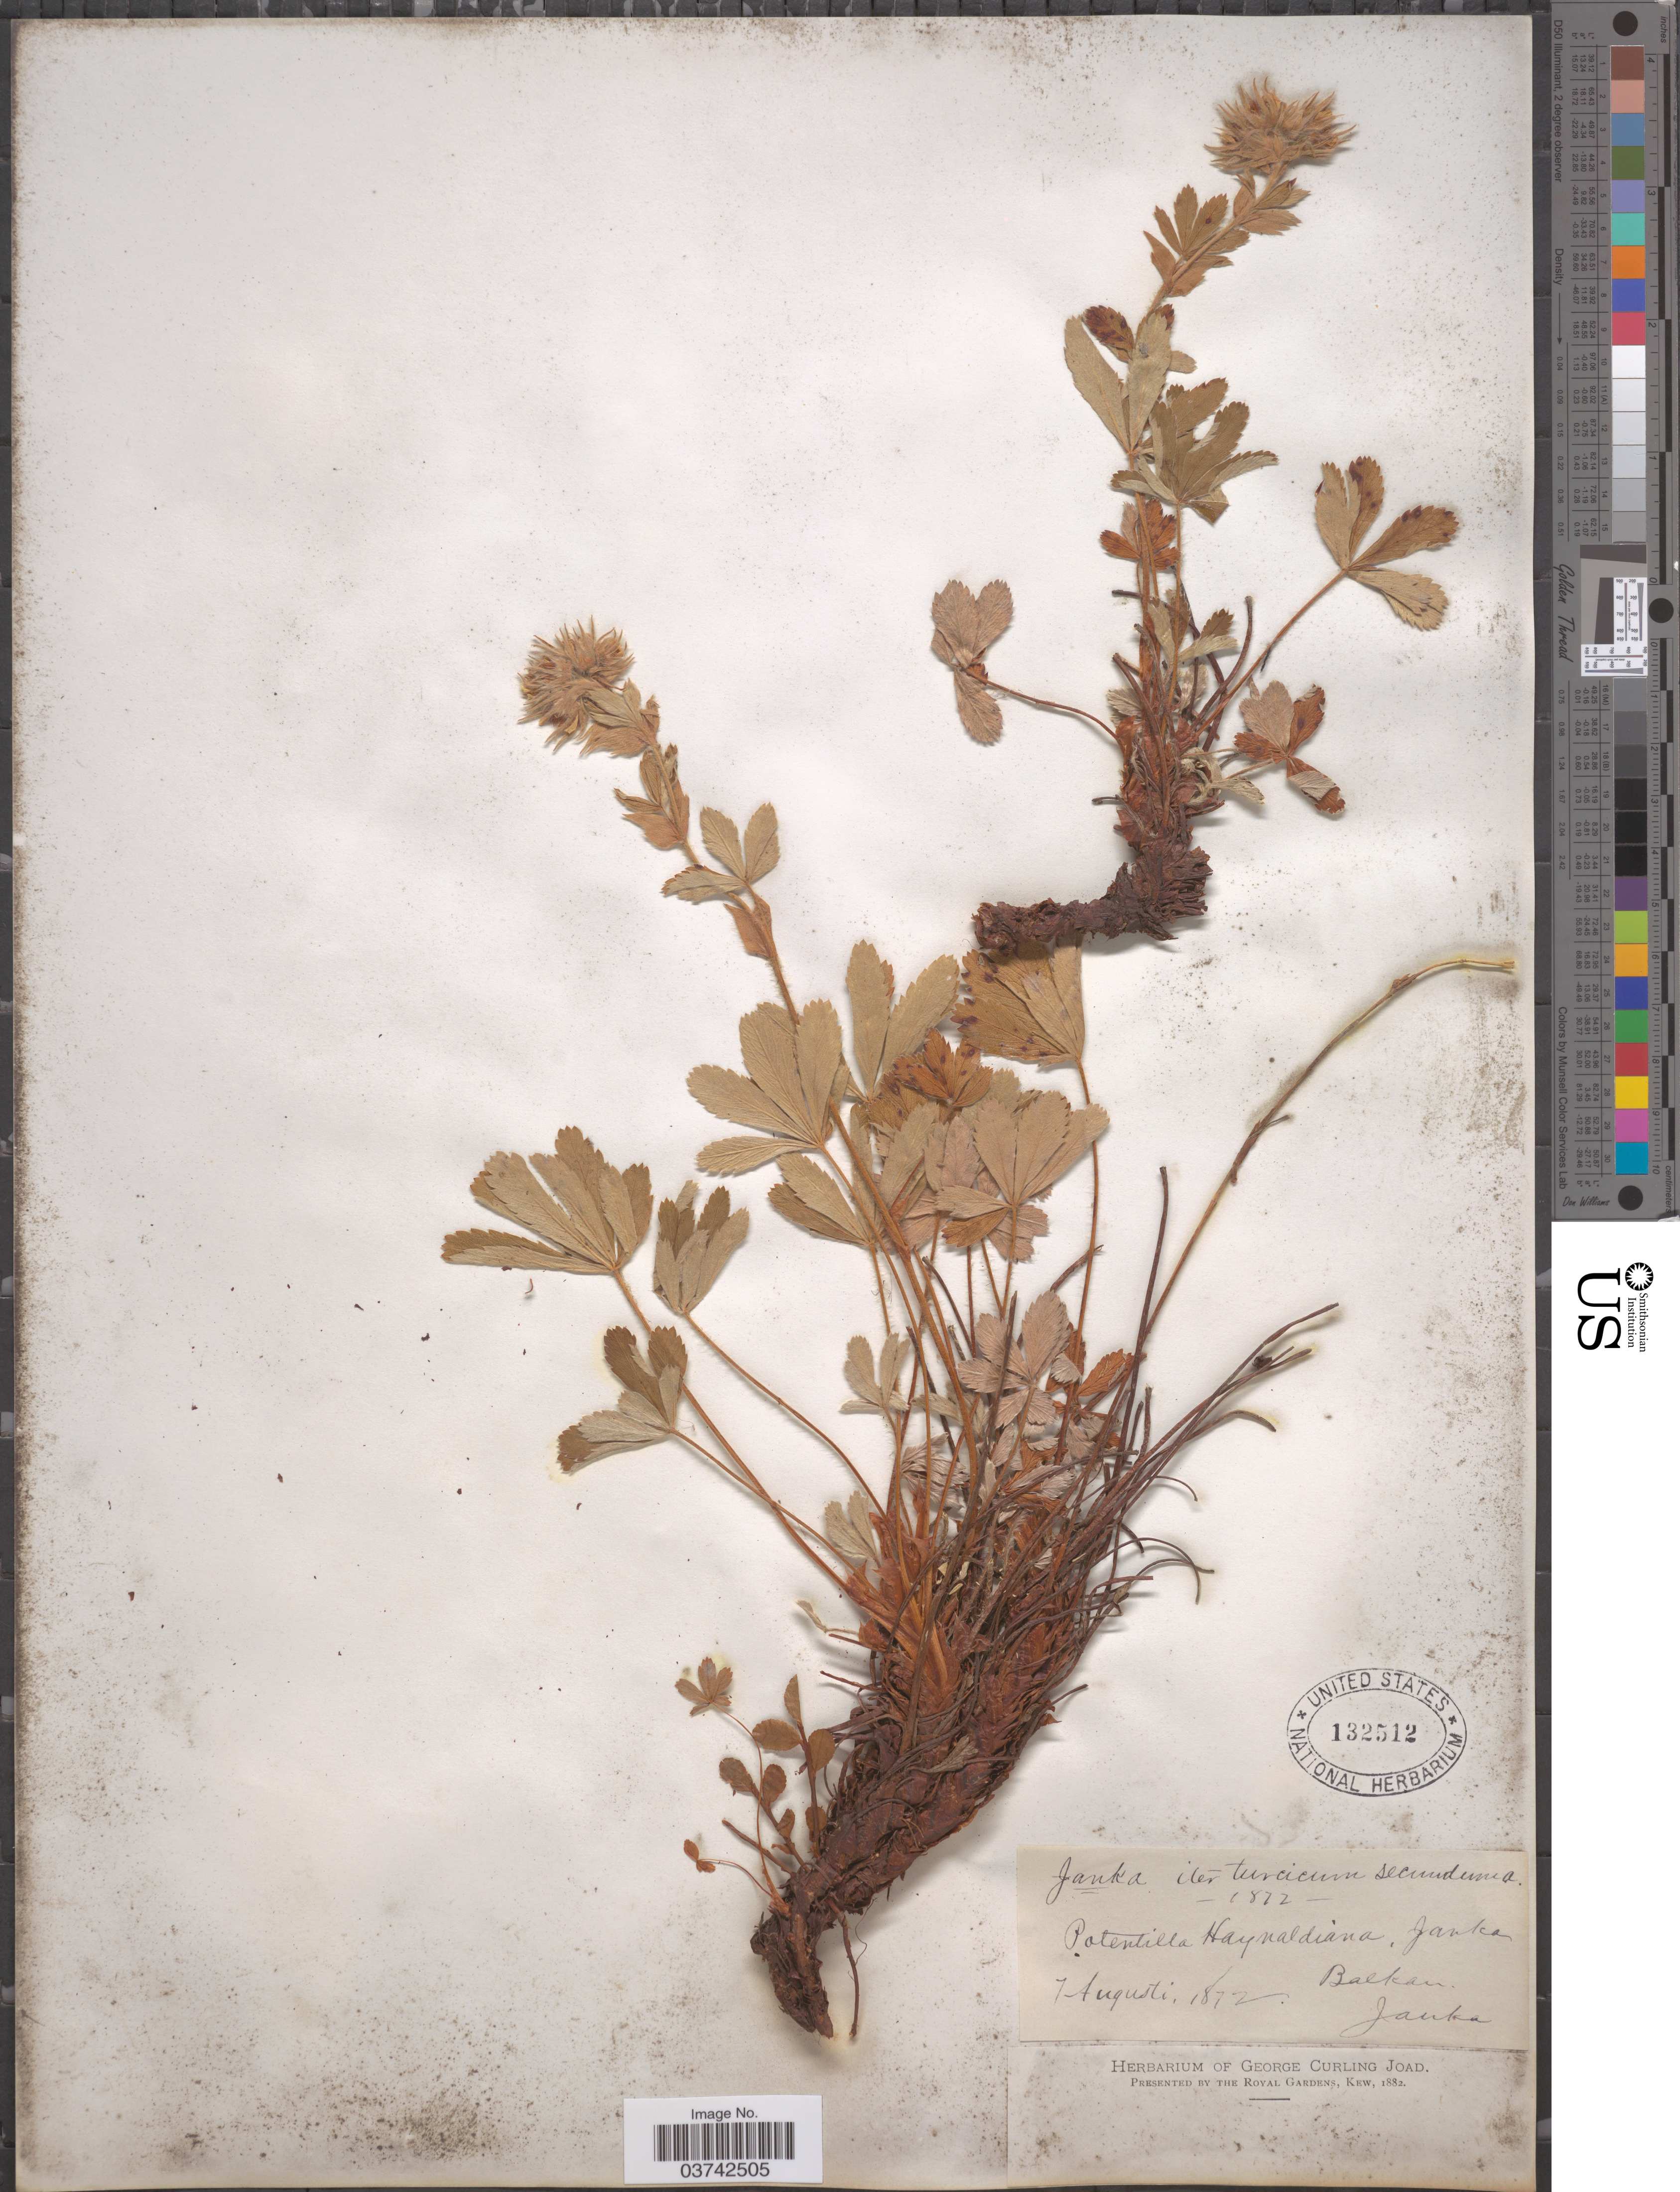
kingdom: Plantae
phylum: Tracheophyta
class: Magnoliopsida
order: Rosales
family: Rosaceae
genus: Potentilla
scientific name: Potentilla haynaldiana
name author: Janka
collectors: V. Janka von Bulcs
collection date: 1872-08-07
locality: Iter Turcicum. Balkan.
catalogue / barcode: US 132512